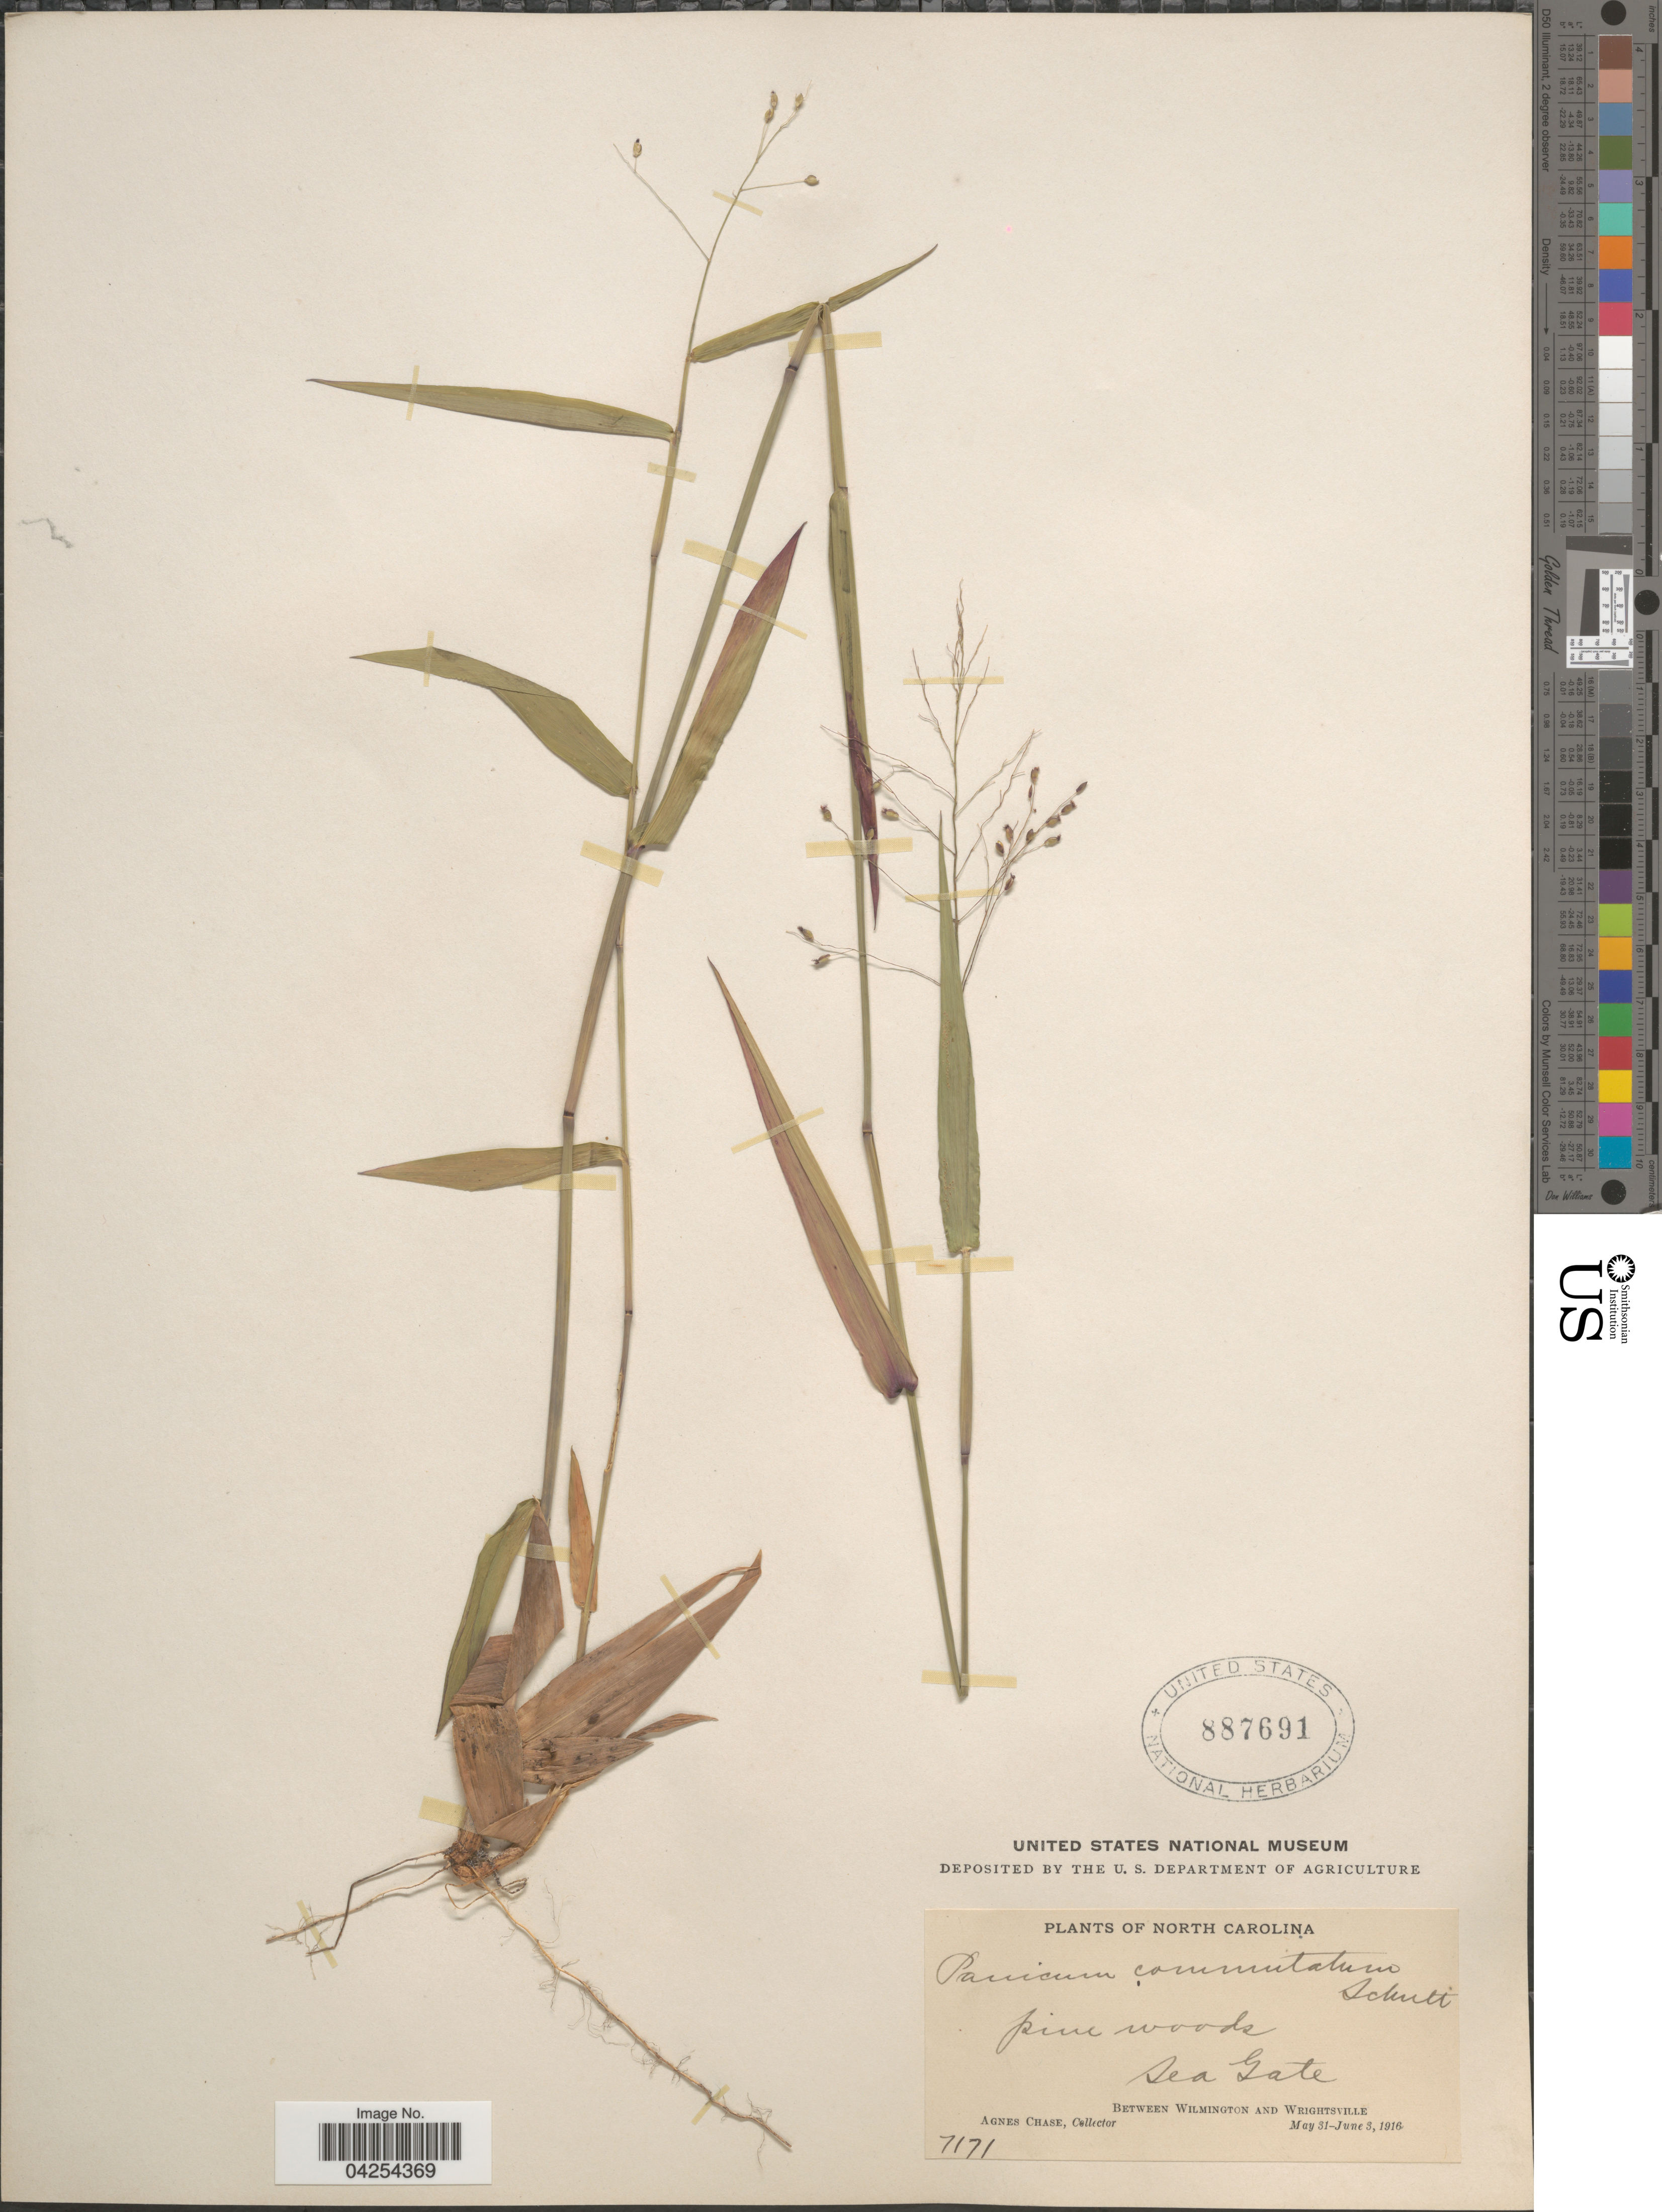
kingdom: Plantae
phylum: Tracheophyta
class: Liliopsida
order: Poales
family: Poaceae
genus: Dichanthelium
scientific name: Dichanthelium commutatum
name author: (Schult.) Gould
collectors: A. Chase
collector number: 7171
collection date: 1916-05-31/1916-06-03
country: United States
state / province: North Carolina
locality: Sea Gate. Between Wilmington And Wrightsville.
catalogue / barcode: US 887691